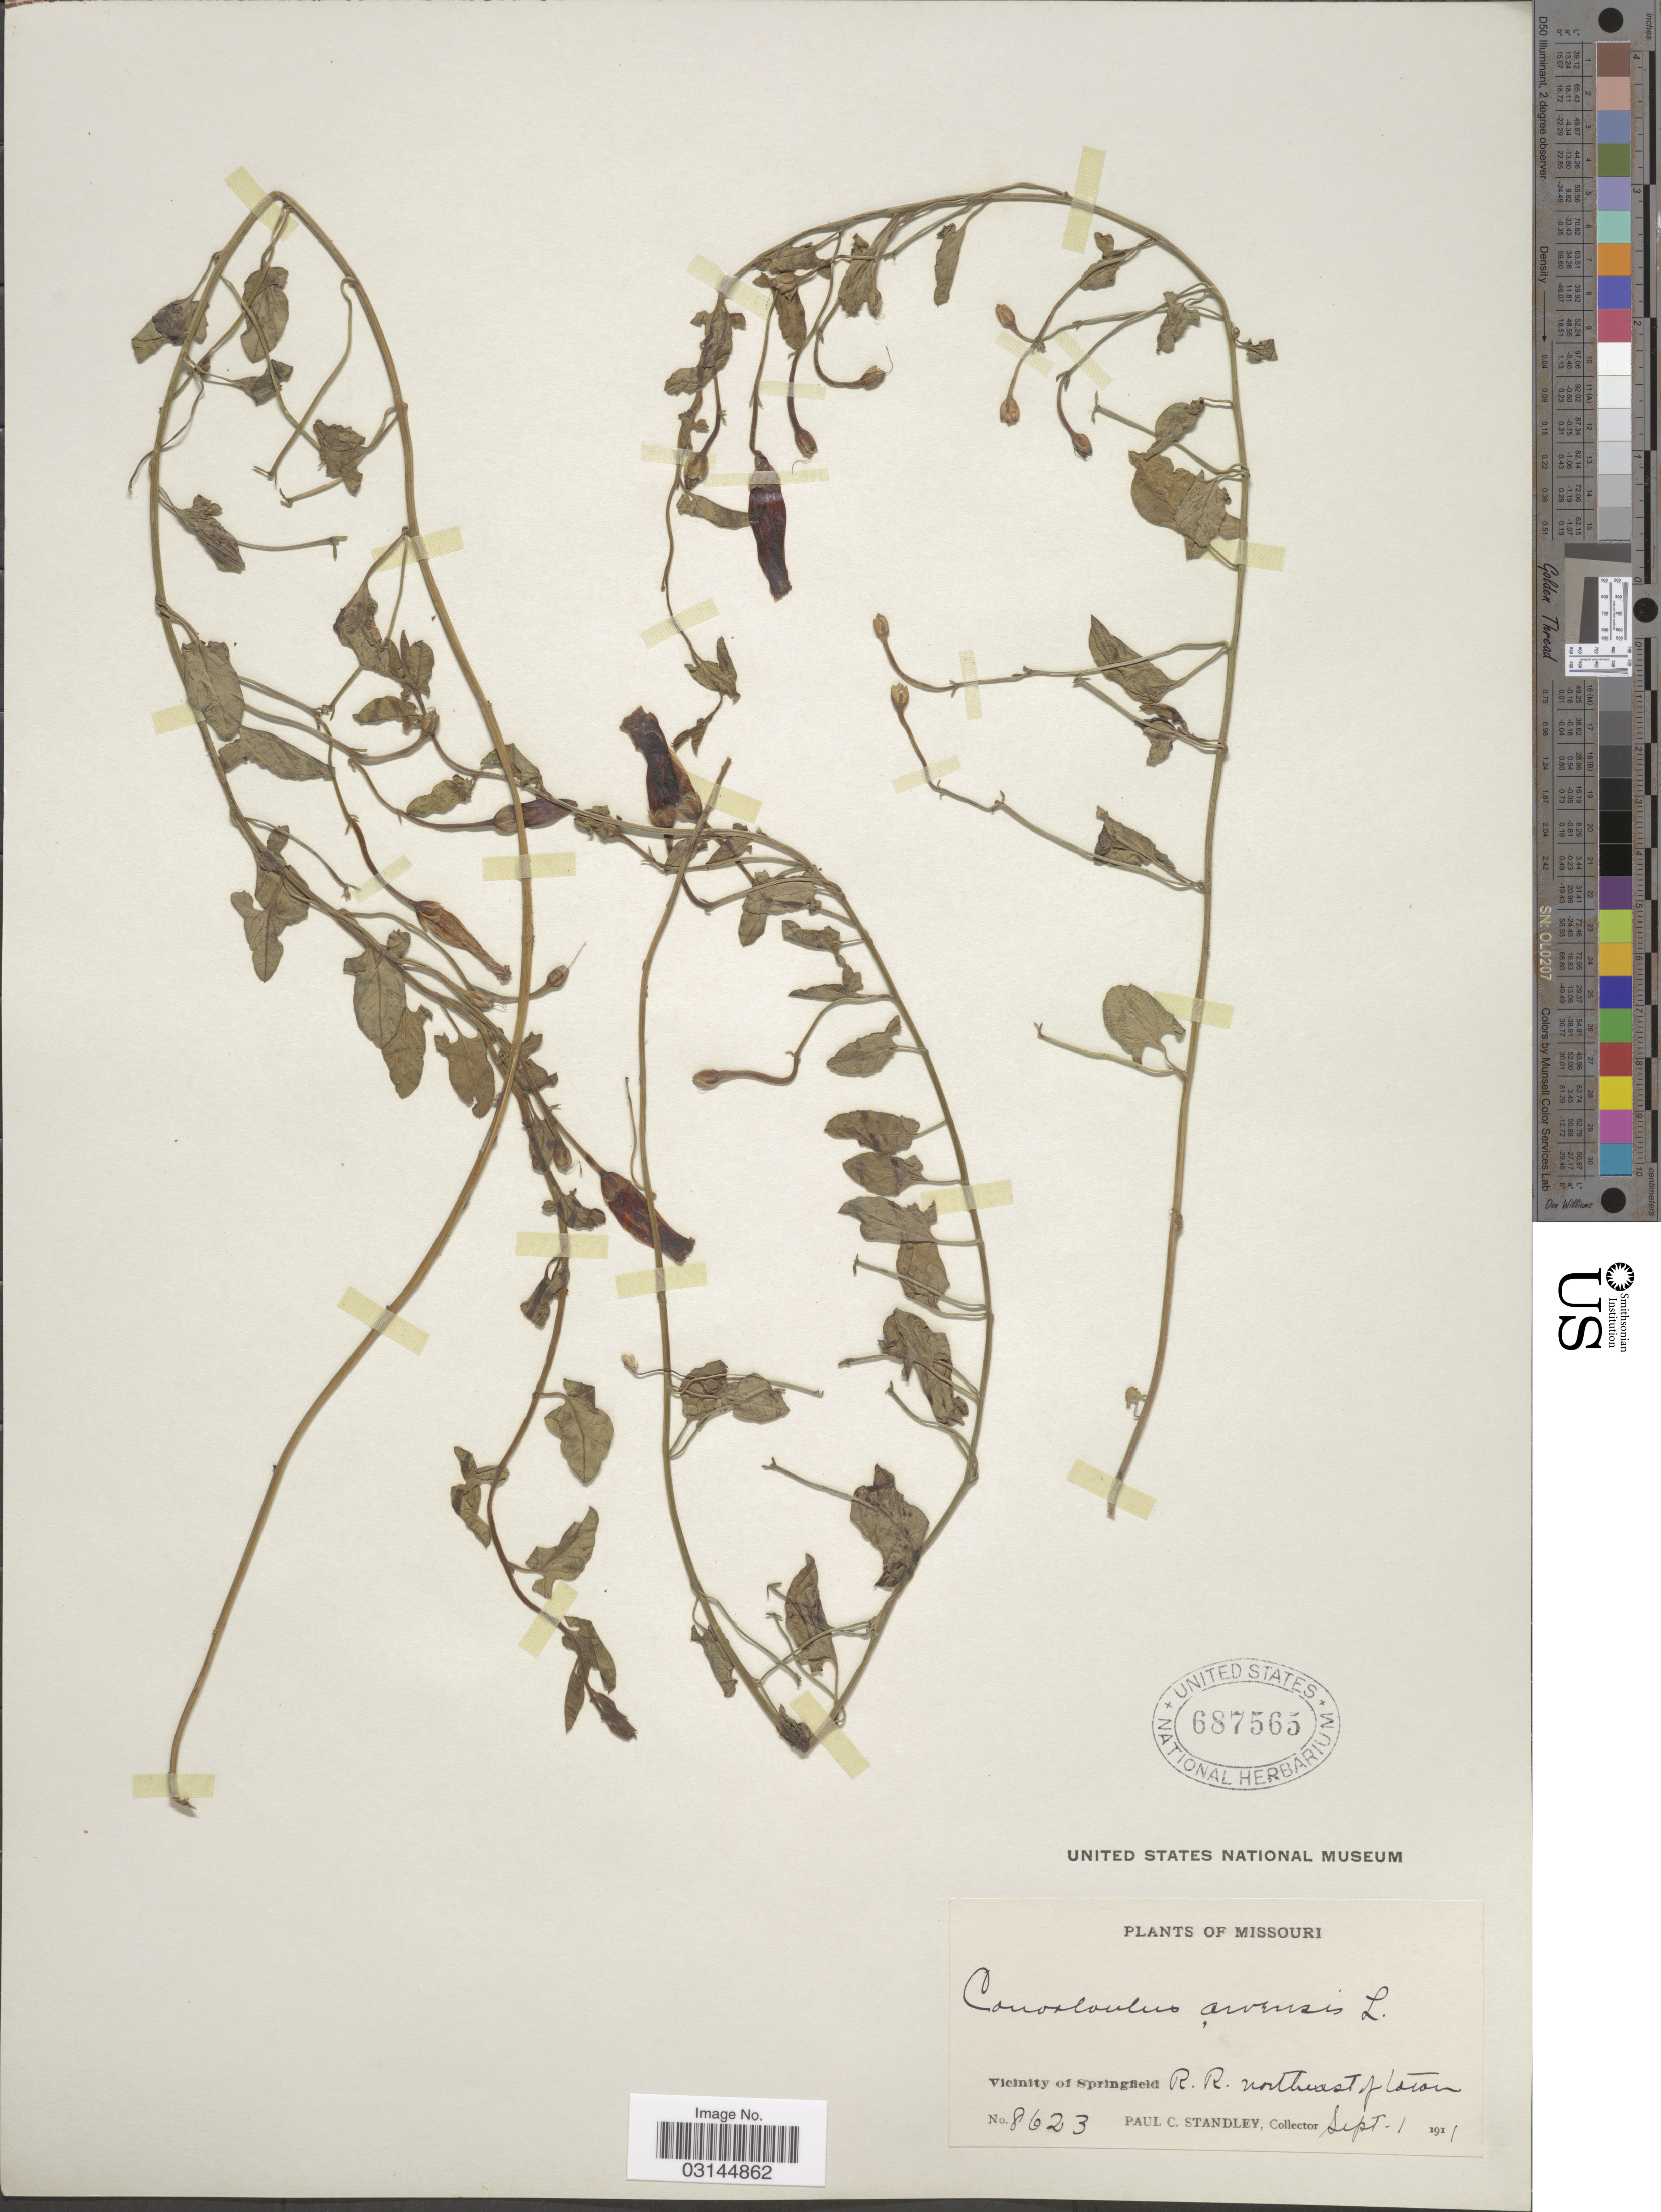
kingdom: Plantae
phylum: Tracheophyta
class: Magnoliopsida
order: Solanales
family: Convolvulaceae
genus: Convolvulus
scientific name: Convolvulus arvensis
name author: L.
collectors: P. C. Standley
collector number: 8623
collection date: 1911-09-01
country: United States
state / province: Missouri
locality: Vicinity of Springfield R.R. northeast of town.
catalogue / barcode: US 687565